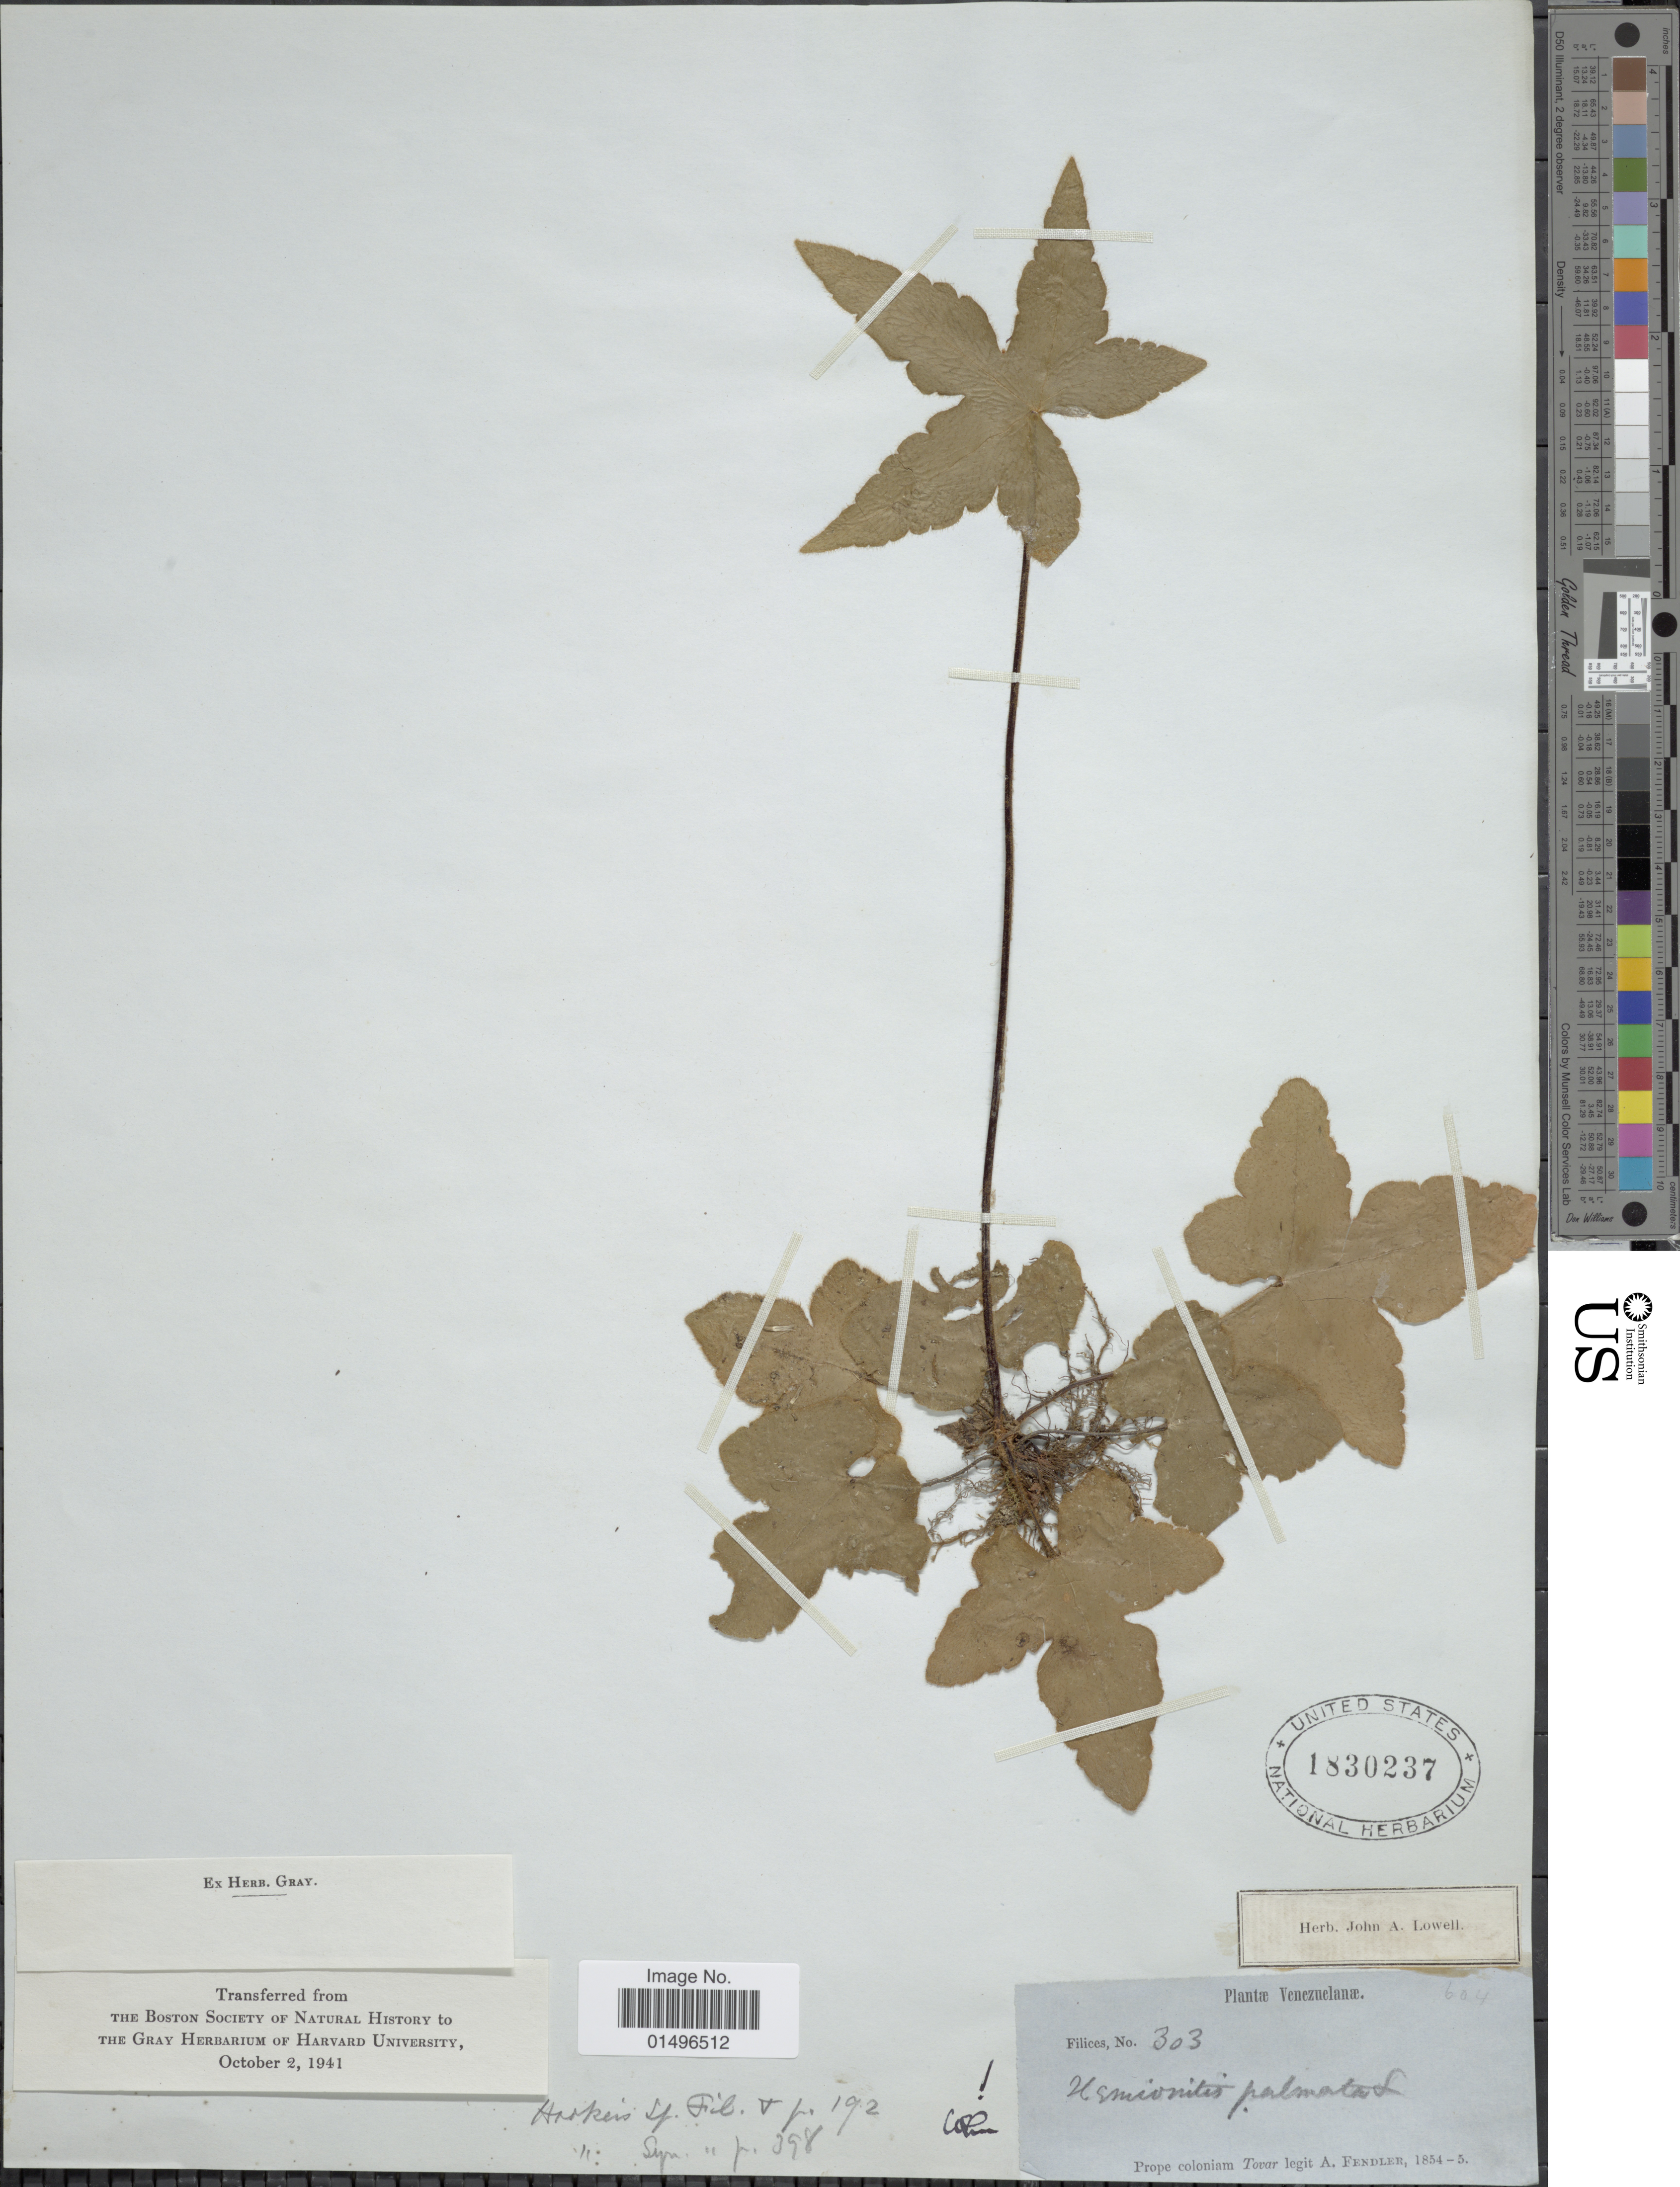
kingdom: Plantae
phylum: Tracheophyta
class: Polypodiopsida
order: Polypodiales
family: Pteridaceae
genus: Hemionitis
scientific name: Hemionitis palmata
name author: L.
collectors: A. Fendler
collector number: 303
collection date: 1854/1855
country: Venezuela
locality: Venezuelanae, Prope coloniam Tovar.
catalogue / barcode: US 1830237